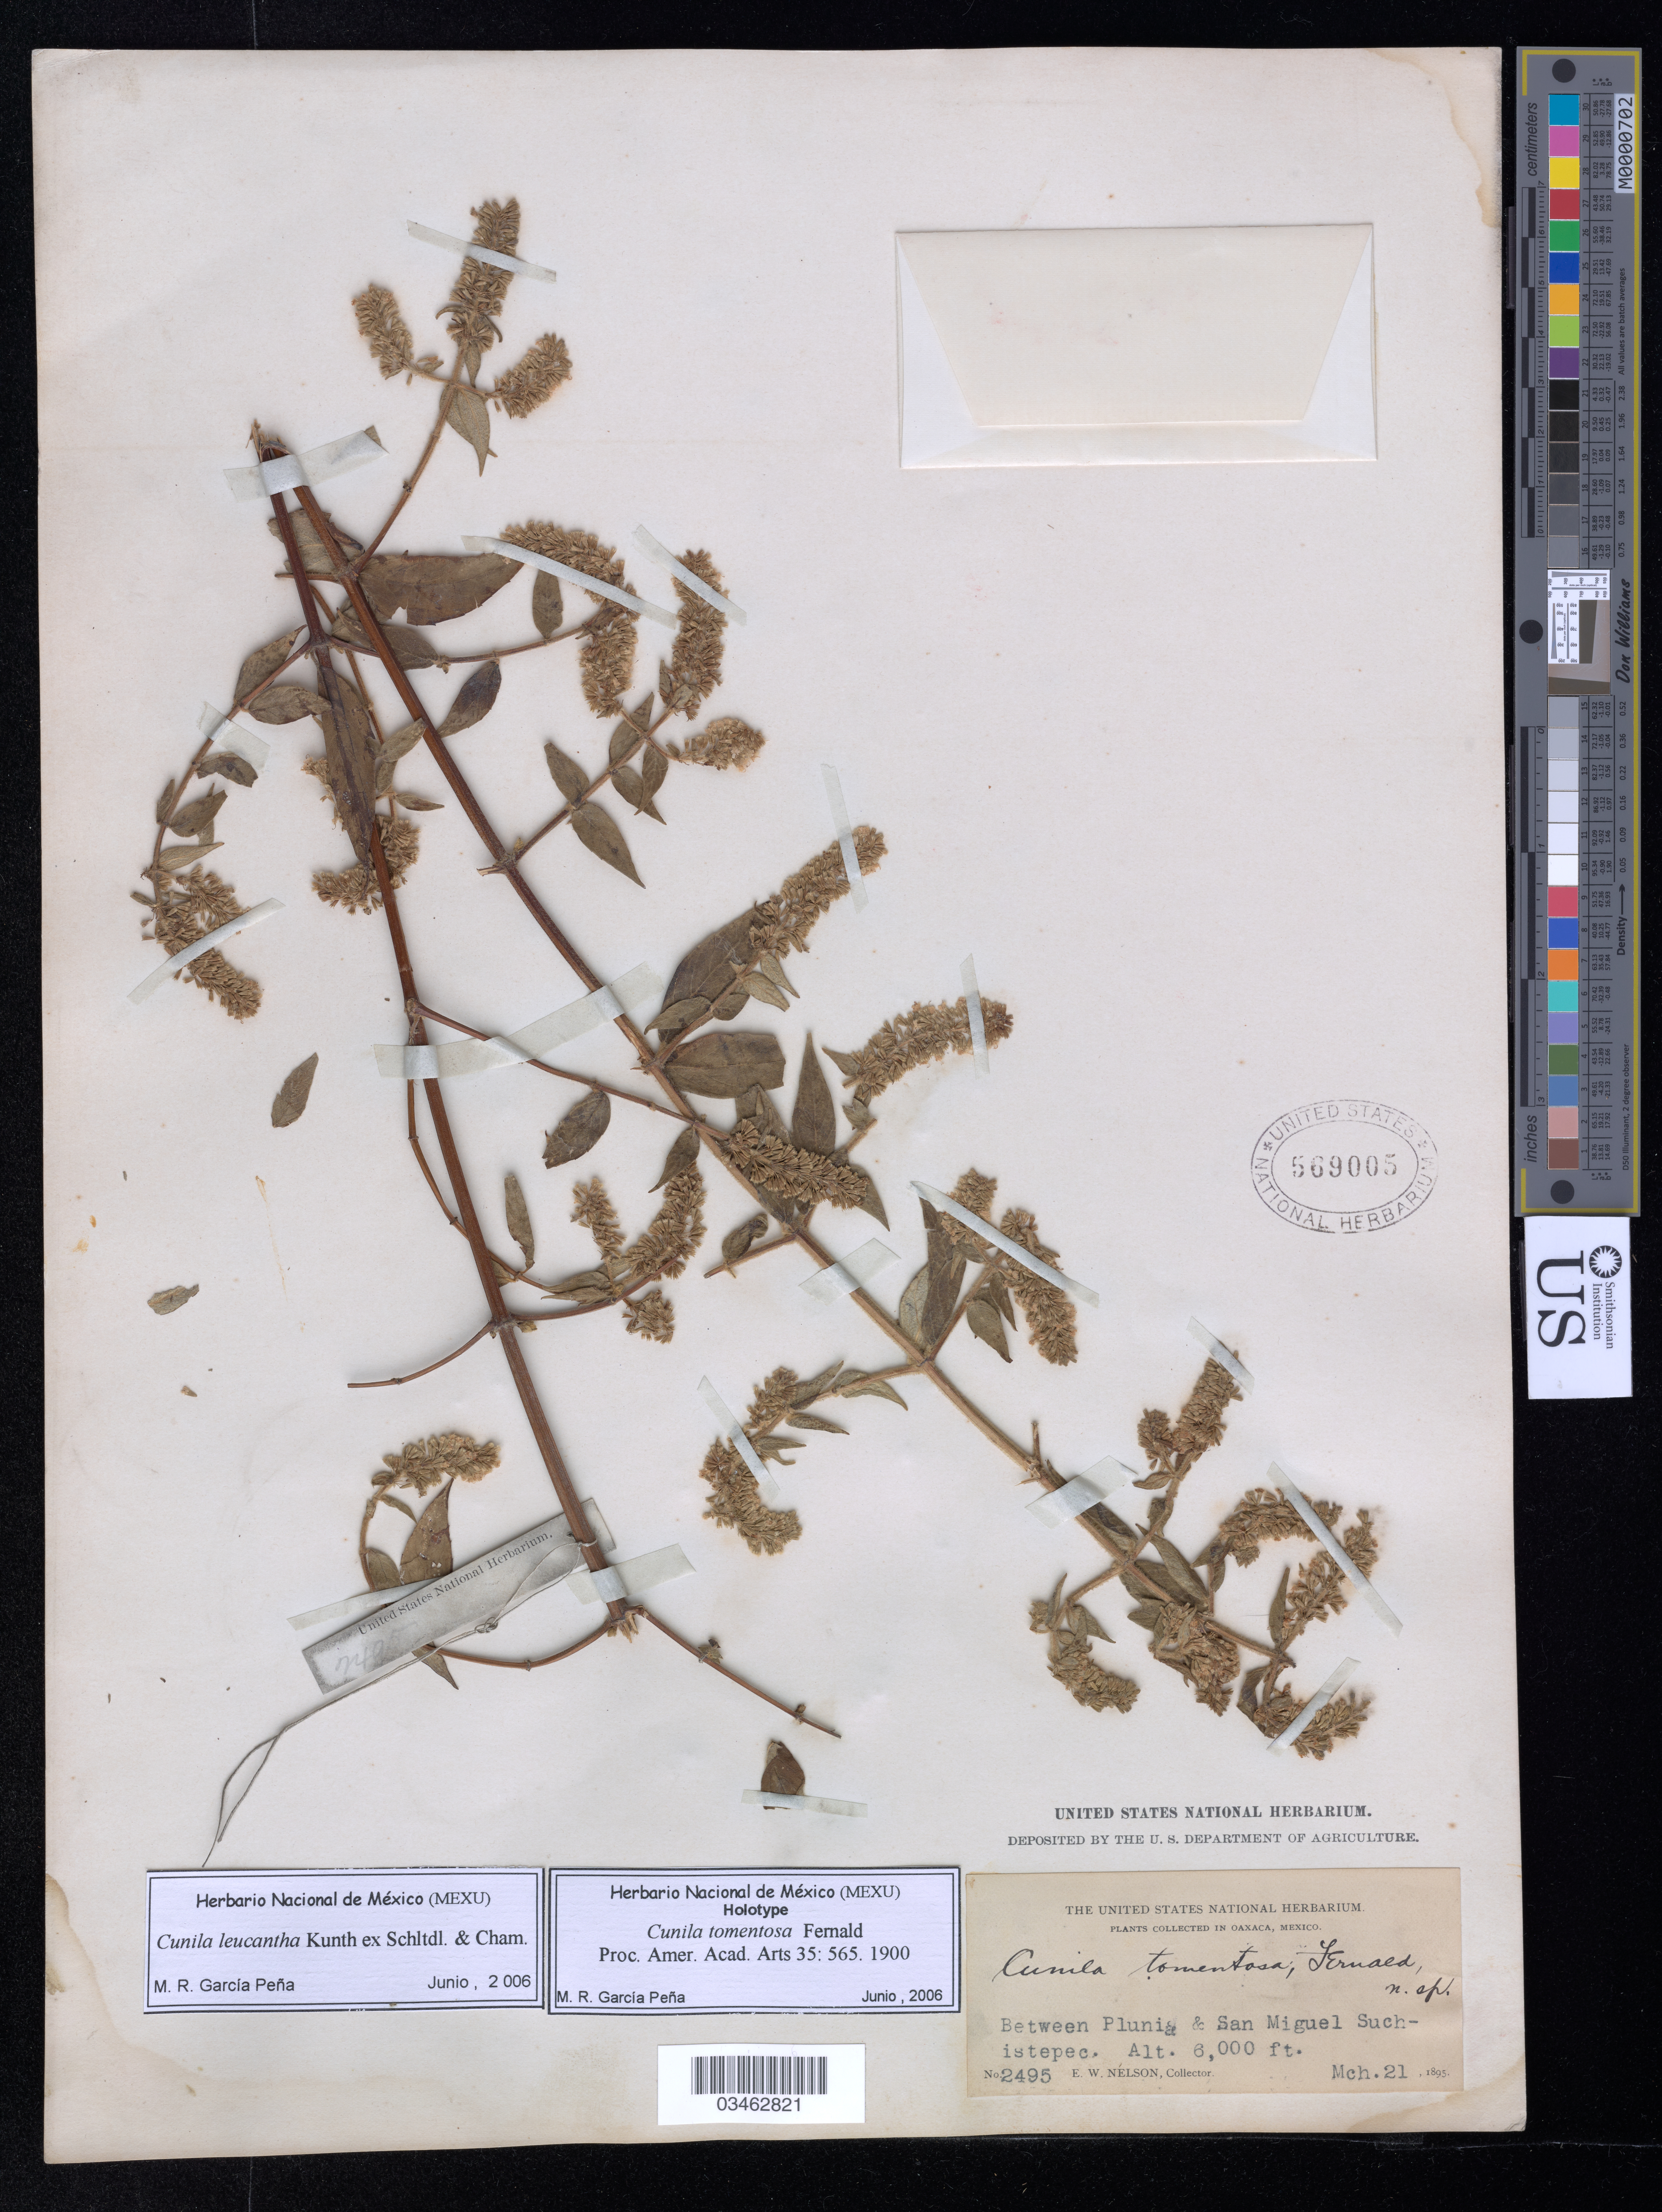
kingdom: Plantae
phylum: Tracheophyta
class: Magnoliopsida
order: Lamiales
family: Lamiaceae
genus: Cunila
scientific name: Cunila tomentosa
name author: Fernald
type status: Holotype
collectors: E. W. Nelson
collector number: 2495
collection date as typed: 21 Mar 1895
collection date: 1895-03-21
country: Mexico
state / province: Oaxaca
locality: Between Pluma and San Miguel Suchistepec.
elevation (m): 1829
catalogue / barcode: US 569005